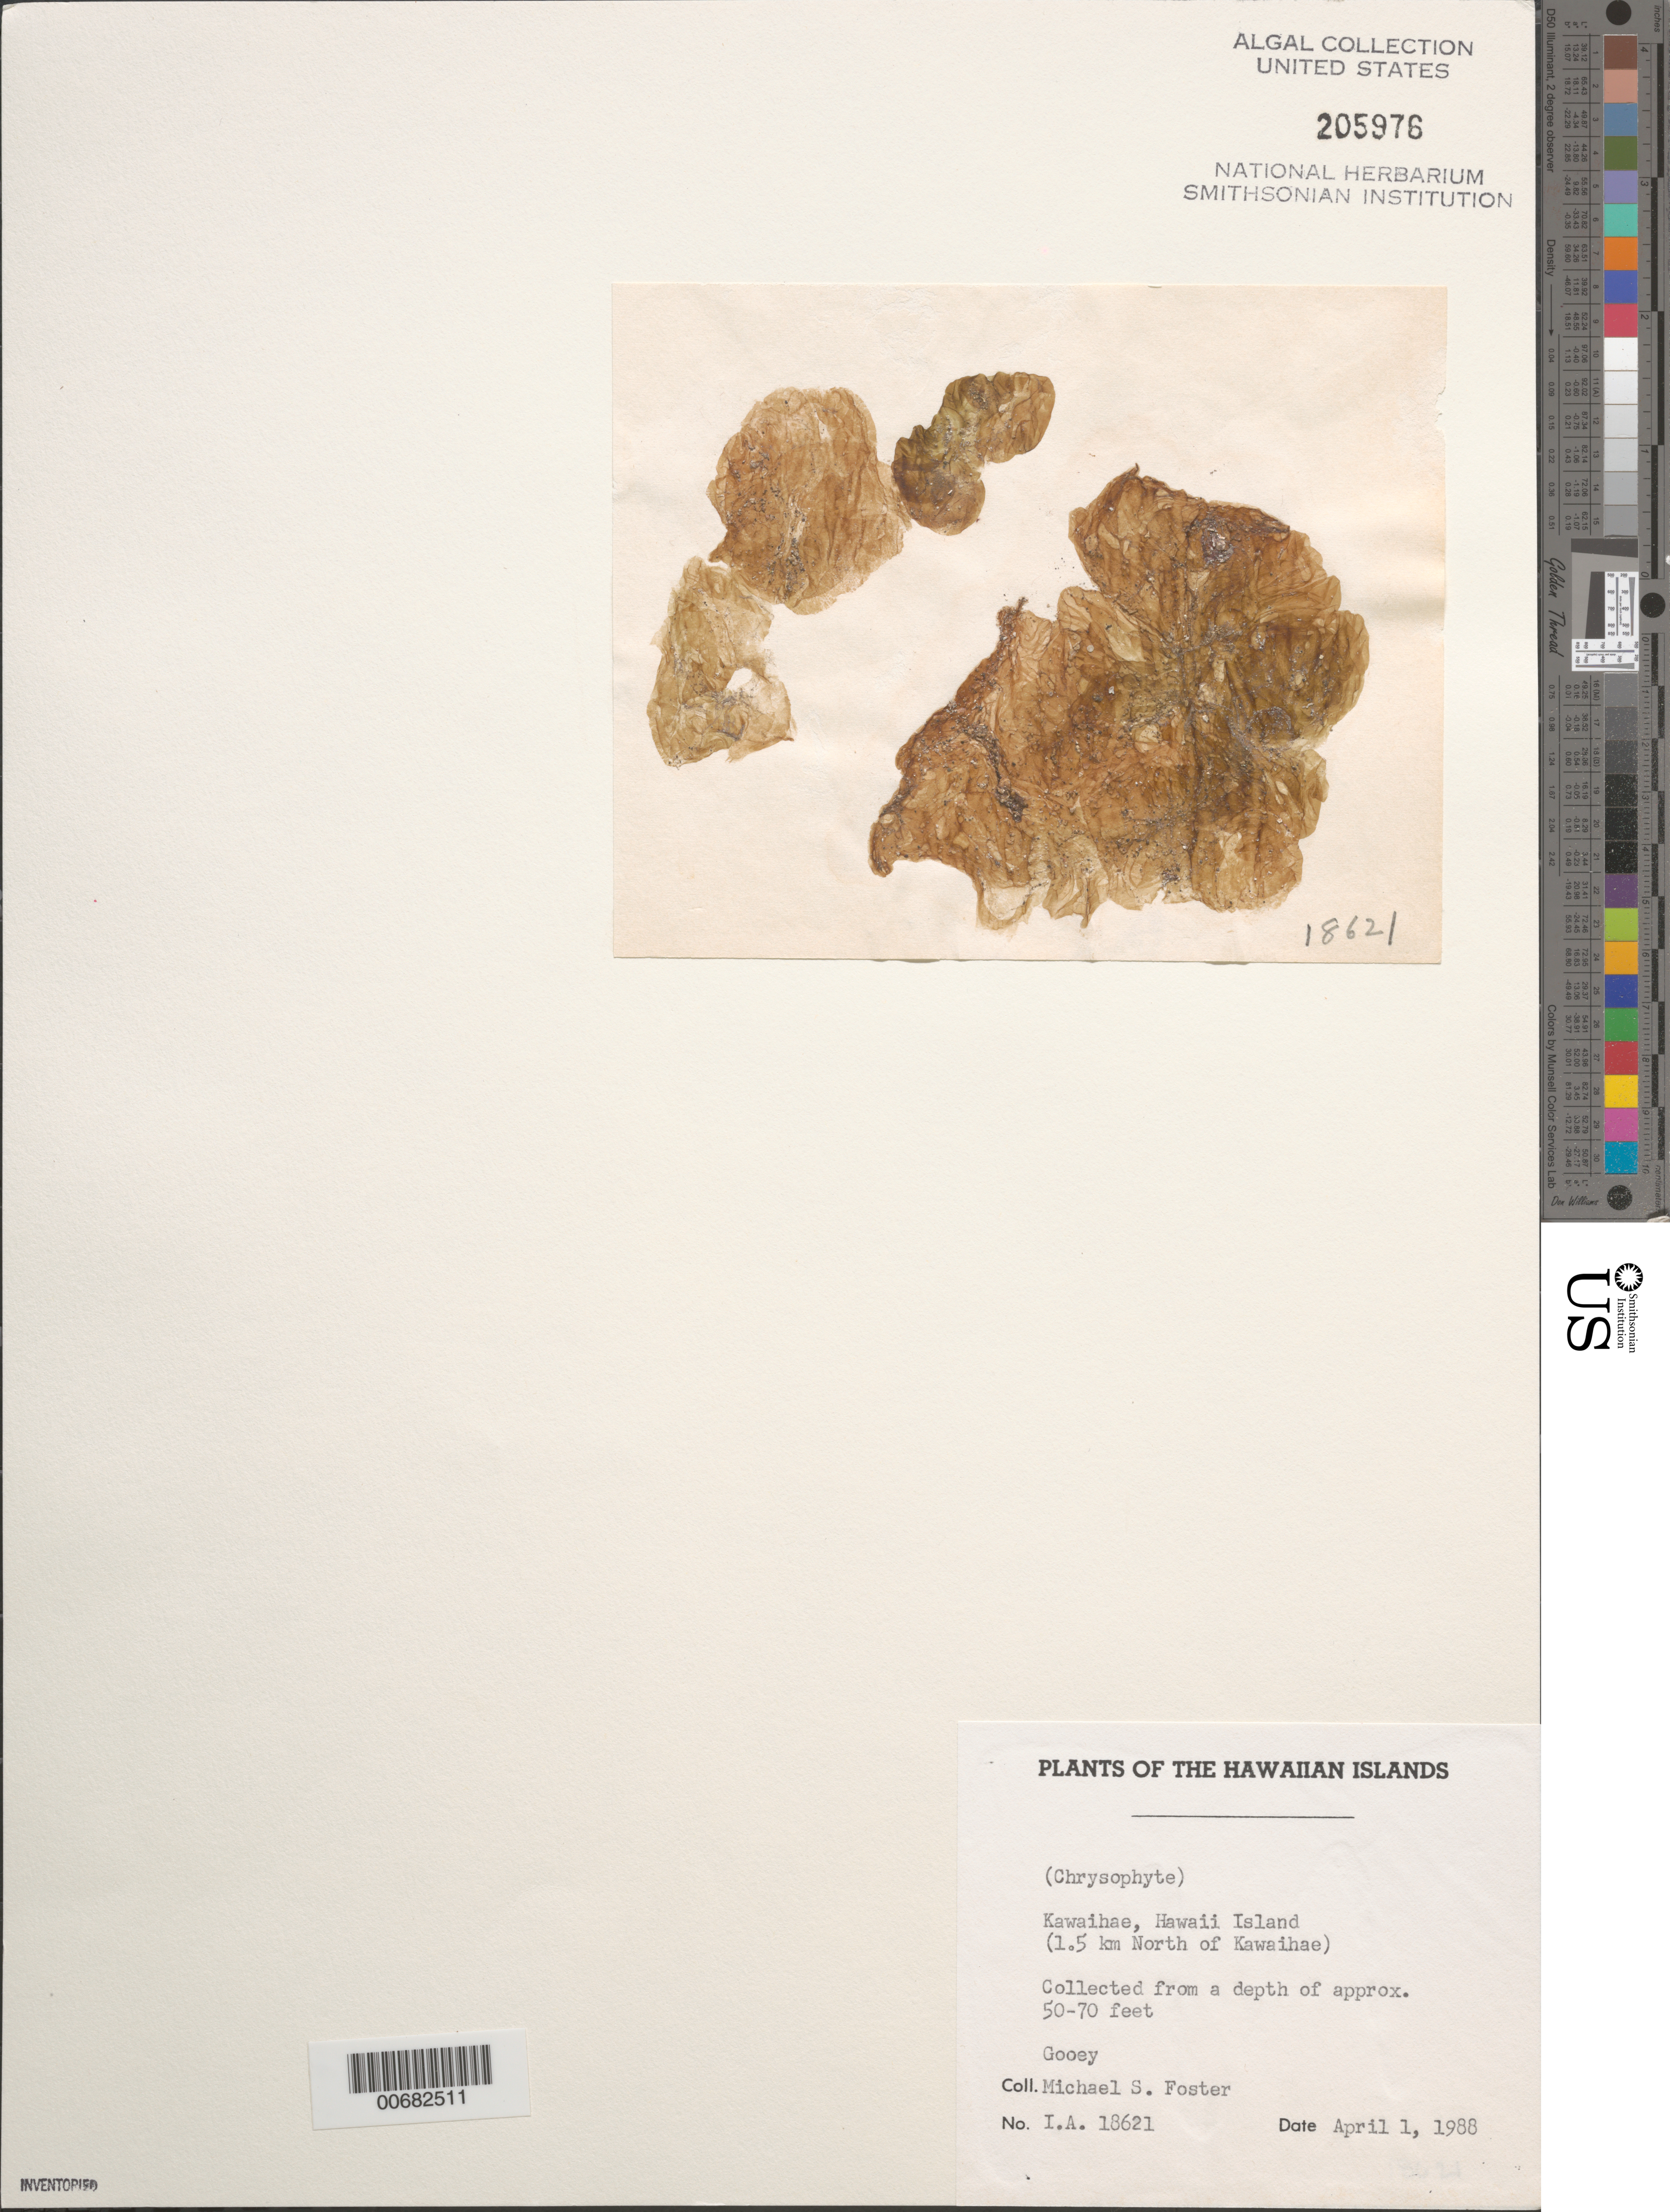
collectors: M. Foster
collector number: IAA 18621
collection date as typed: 01 Apr 1988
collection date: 1988-04-01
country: United States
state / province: Hawaii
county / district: Hawaii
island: Hawaii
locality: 1.5 km north of Kawaihae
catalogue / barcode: US 205976